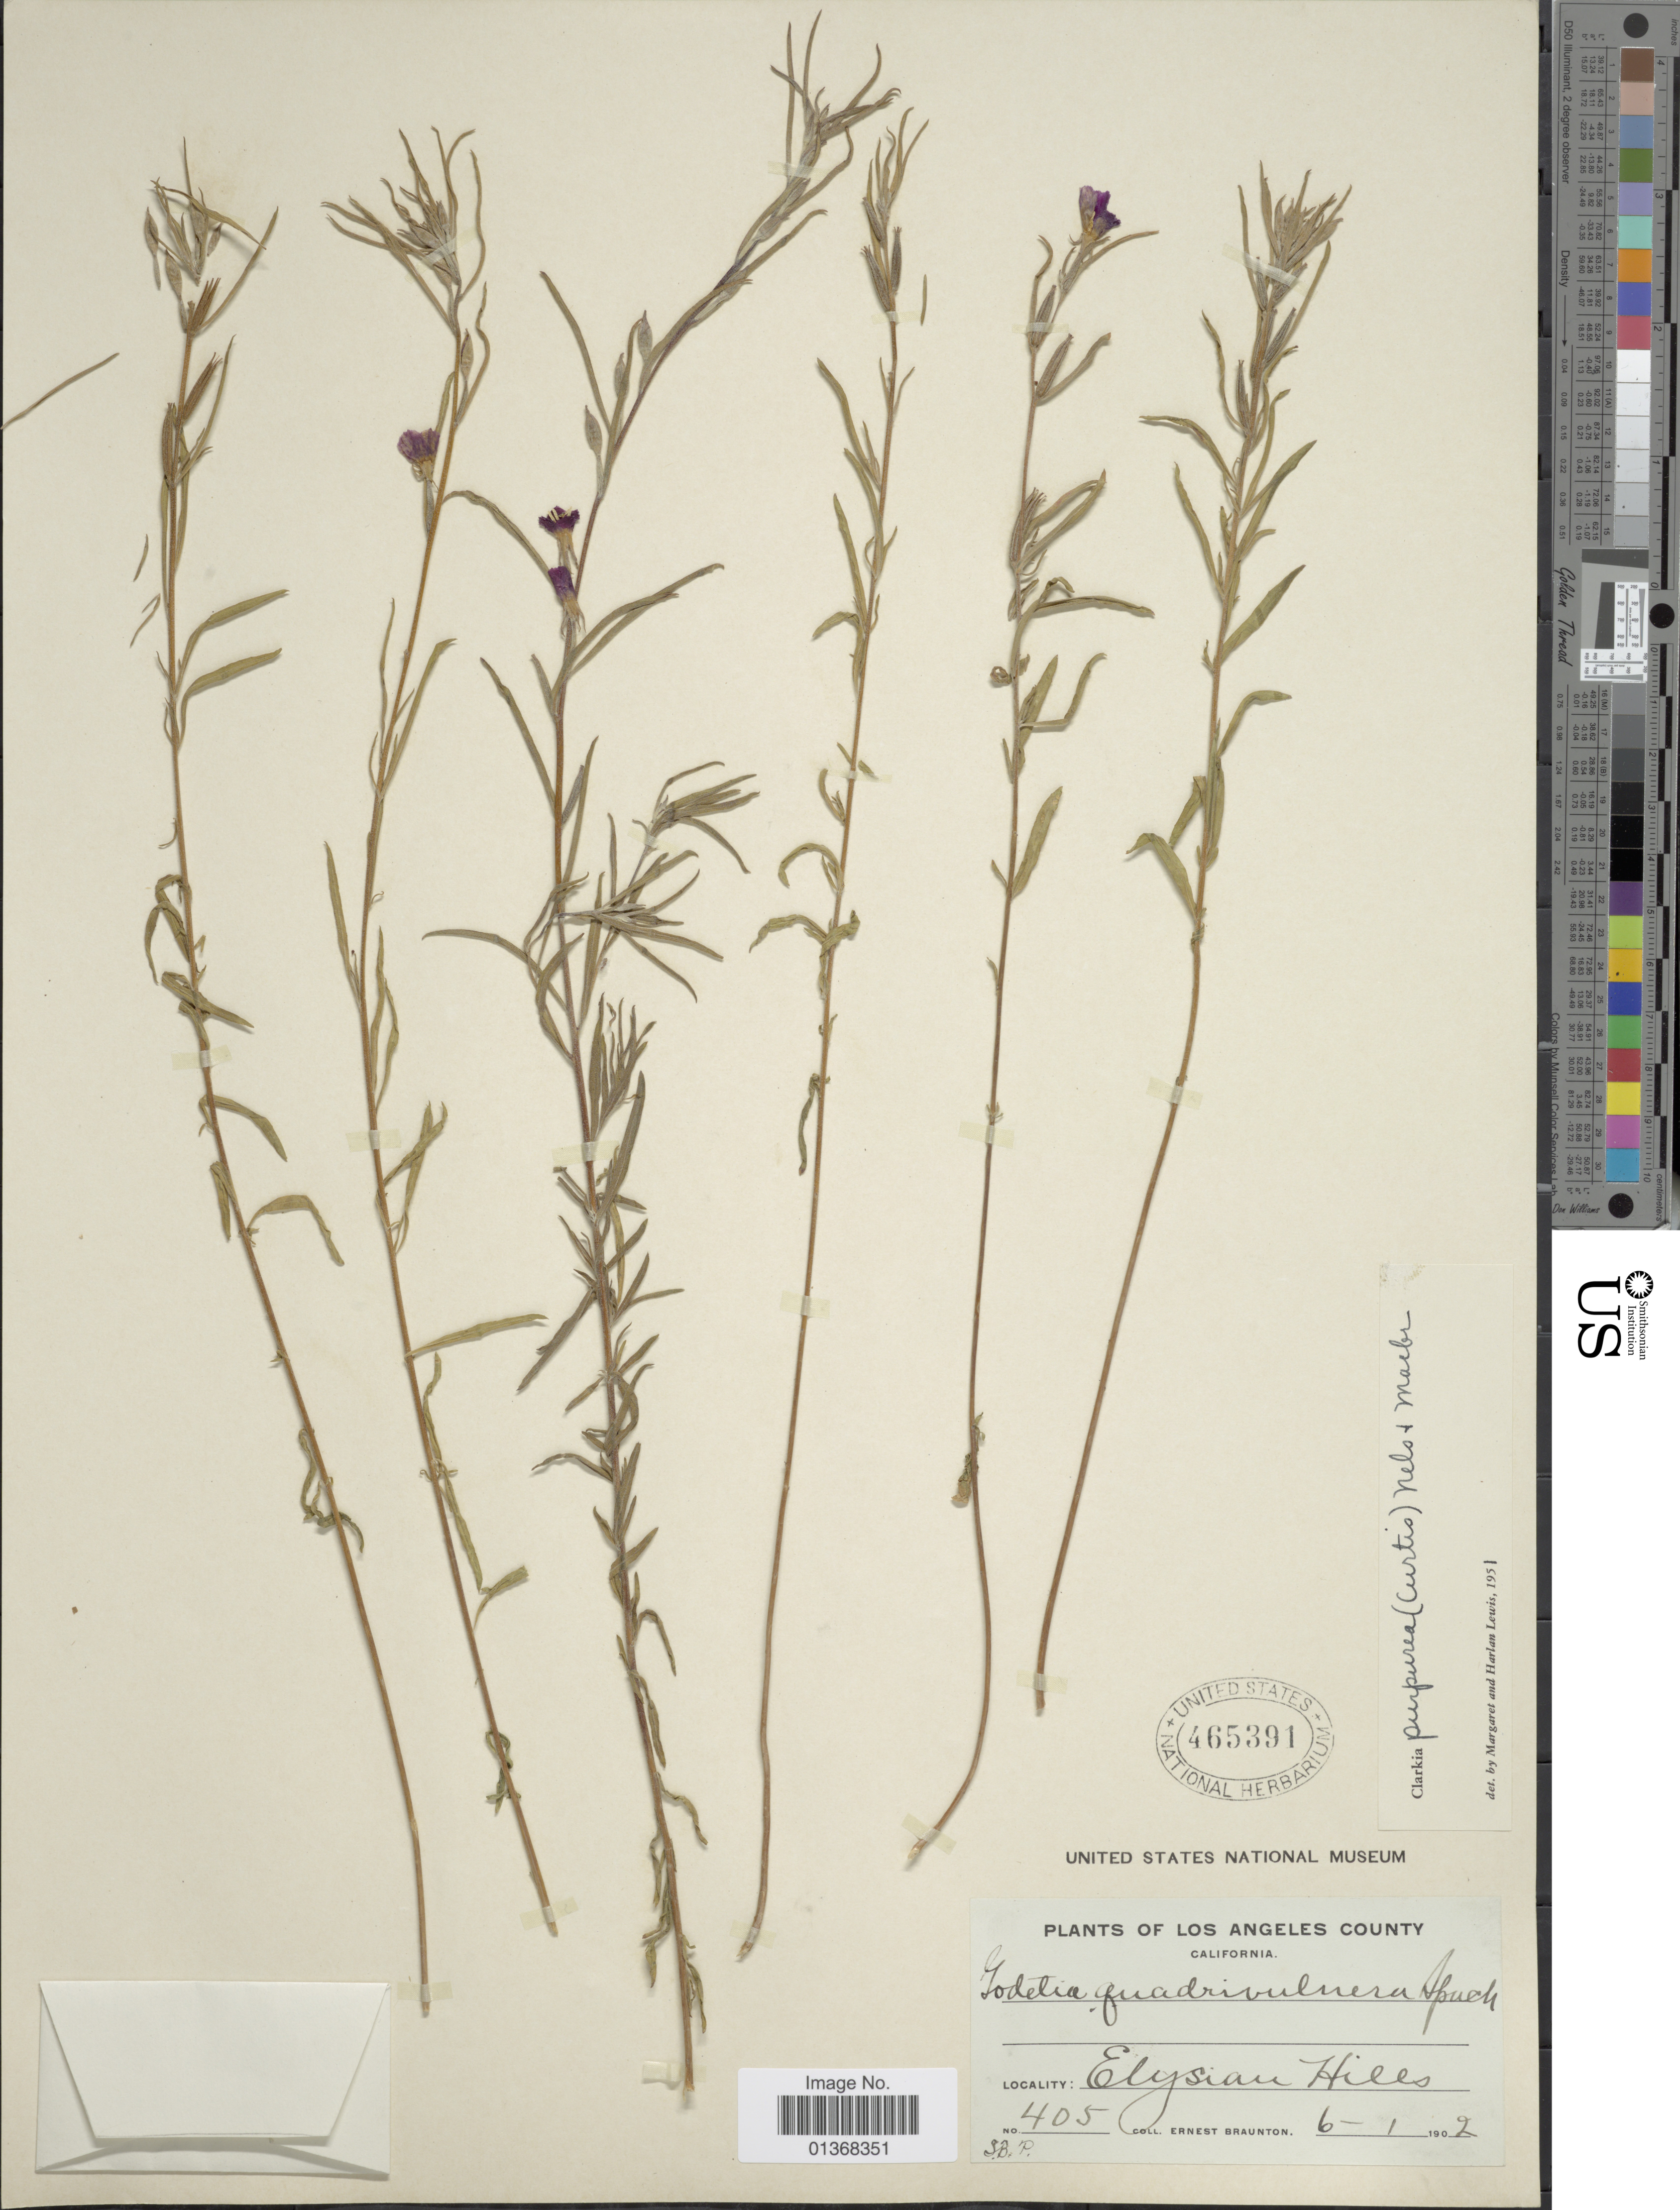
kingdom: Plantae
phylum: Tracheophyta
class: Magnoliopsida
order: Myrtales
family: Onagraceae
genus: Clarkia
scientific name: Clarkia purpurea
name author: (Curtis) A. Nelson & J.F. Macbr.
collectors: E. Braunton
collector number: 405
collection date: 1902-01-06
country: United States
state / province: California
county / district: Los Angeles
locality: Los Angeles County, Elysian Hills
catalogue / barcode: US 465391